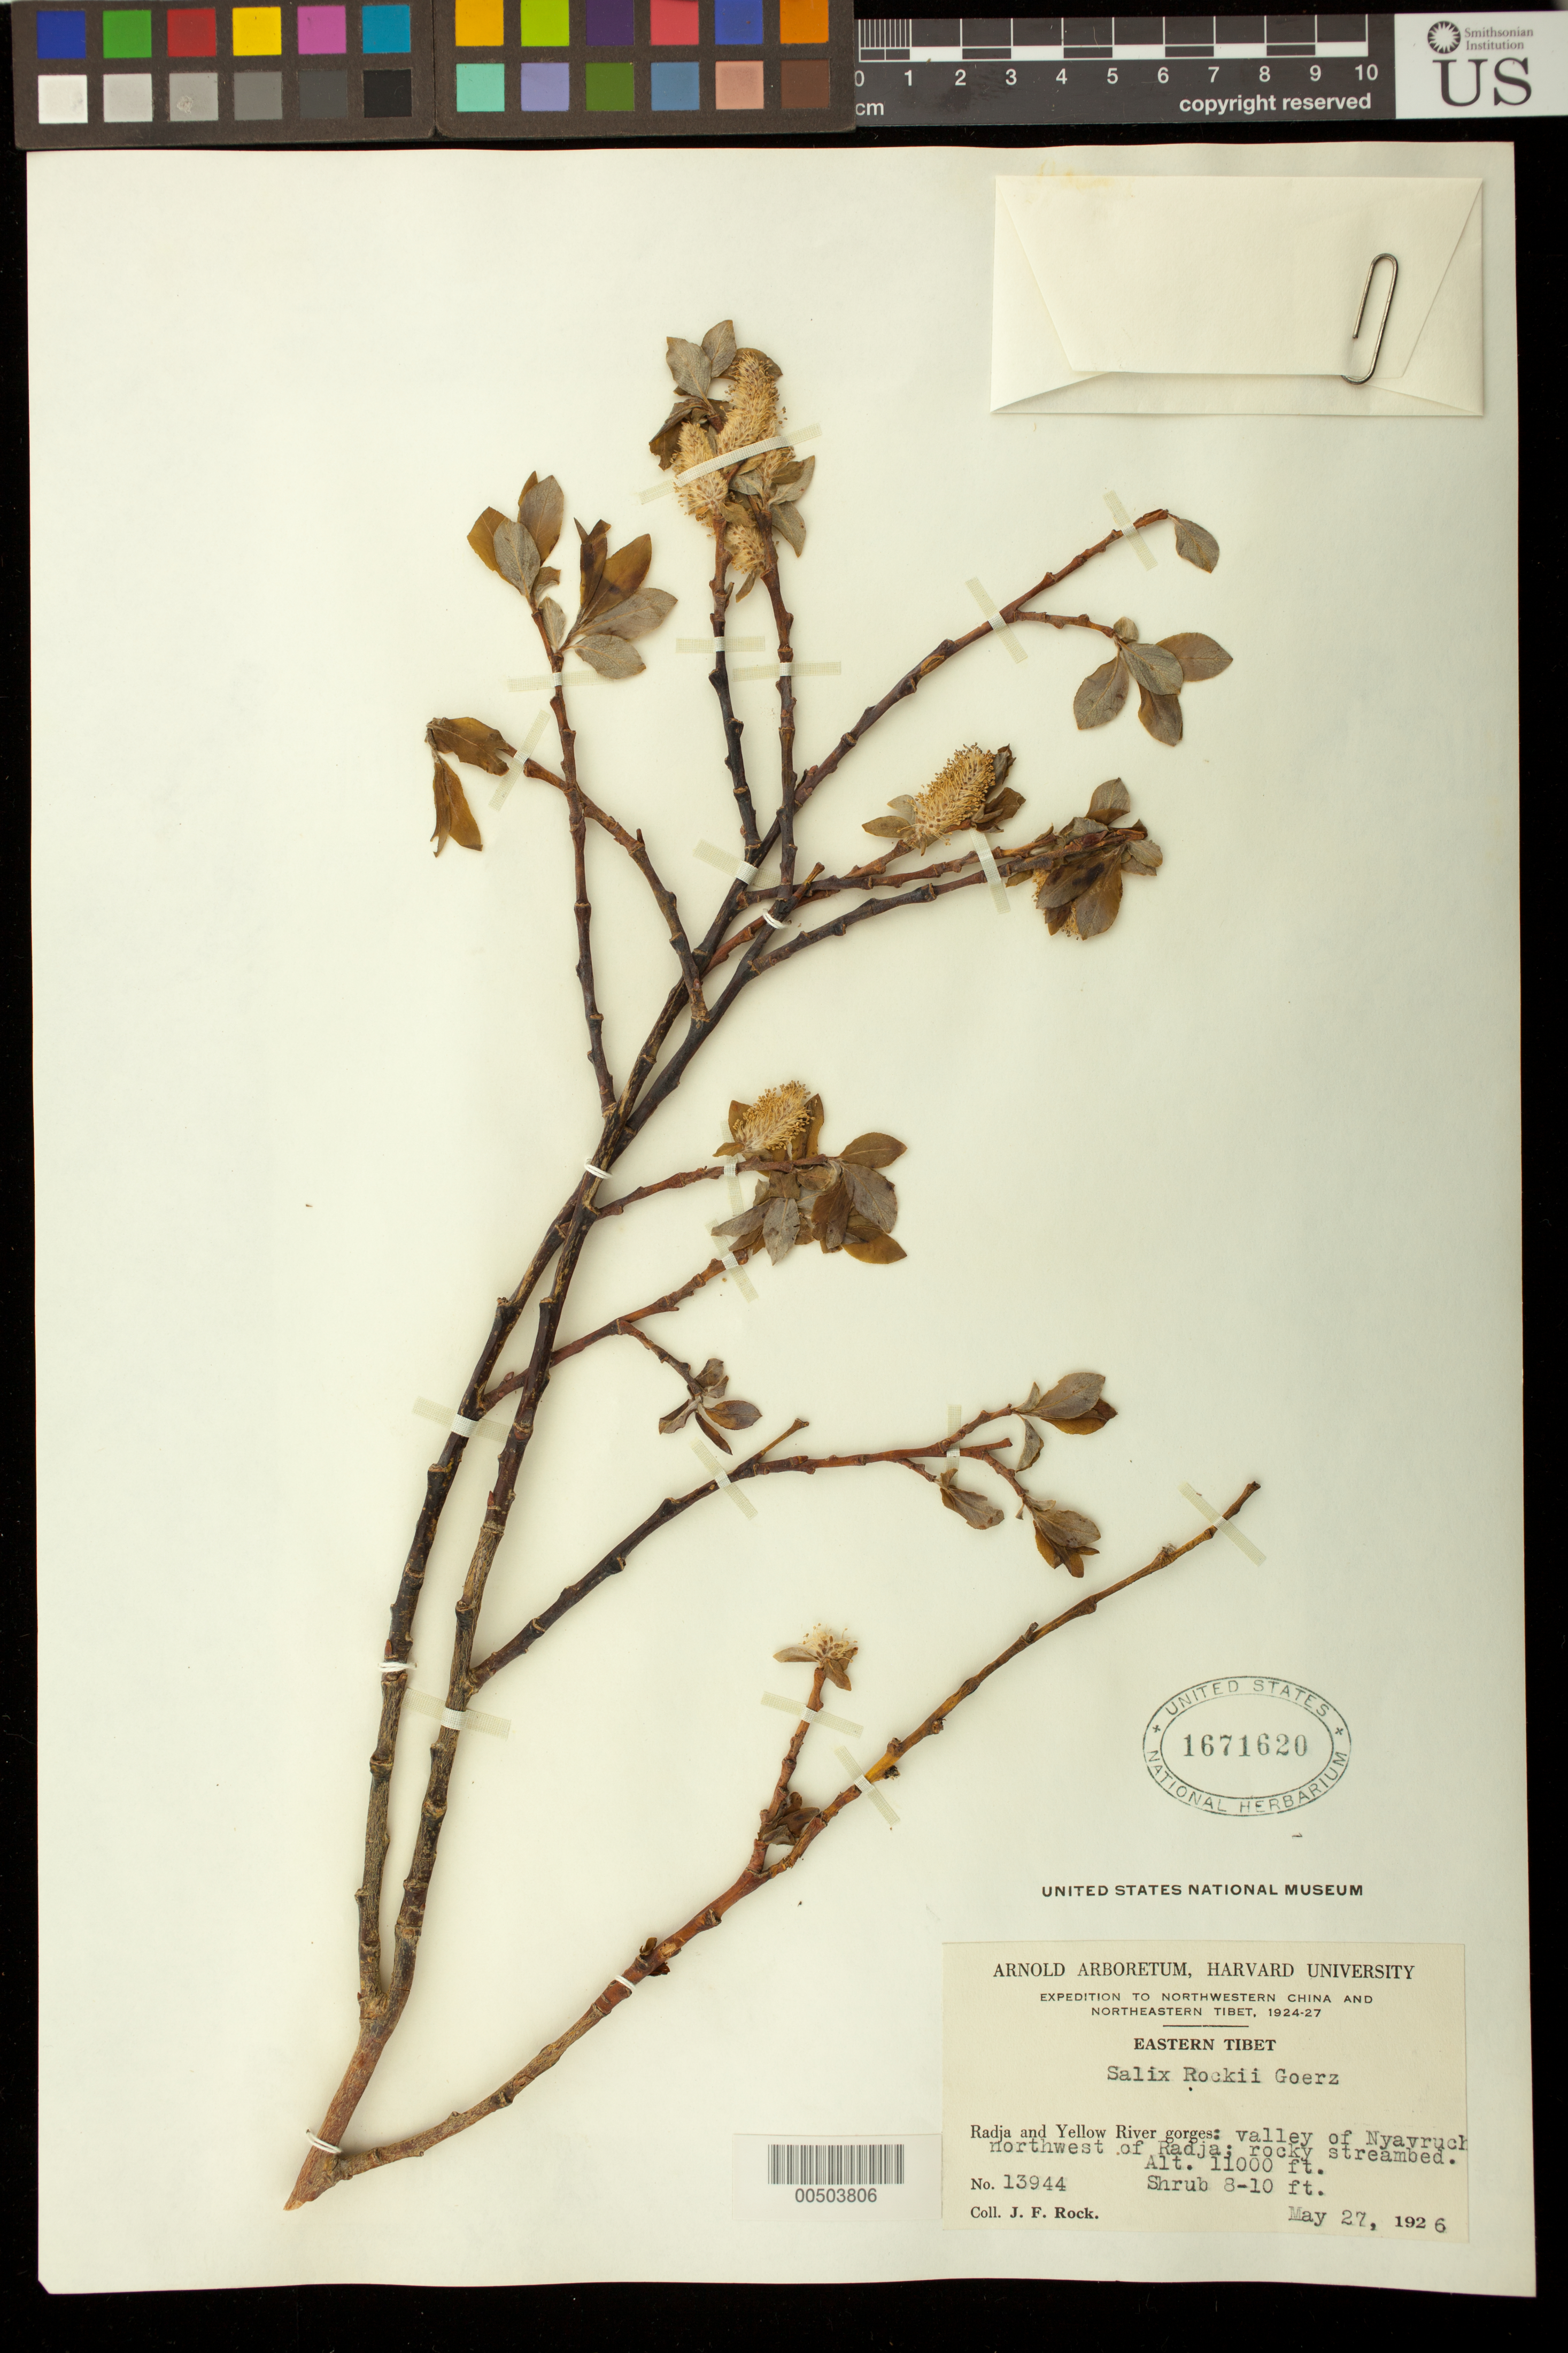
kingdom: Plantae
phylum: Tracheophyta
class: Magnoliopsida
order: Malpighiales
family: Salicaceae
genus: Salix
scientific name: Salix rockii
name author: Goerz in Rehder & Kobuski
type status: Isosyntype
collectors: J. F. Rock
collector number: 13944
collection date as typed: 27 May 1926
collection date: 1926-05-27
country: China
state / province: Xizang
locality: Eastern Tibet. Radja and Yellow River gorges: valley of Nyavruch northwest of Radja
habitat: Shrub 8-10 ft.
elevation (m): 3353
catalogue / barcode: US 1671620